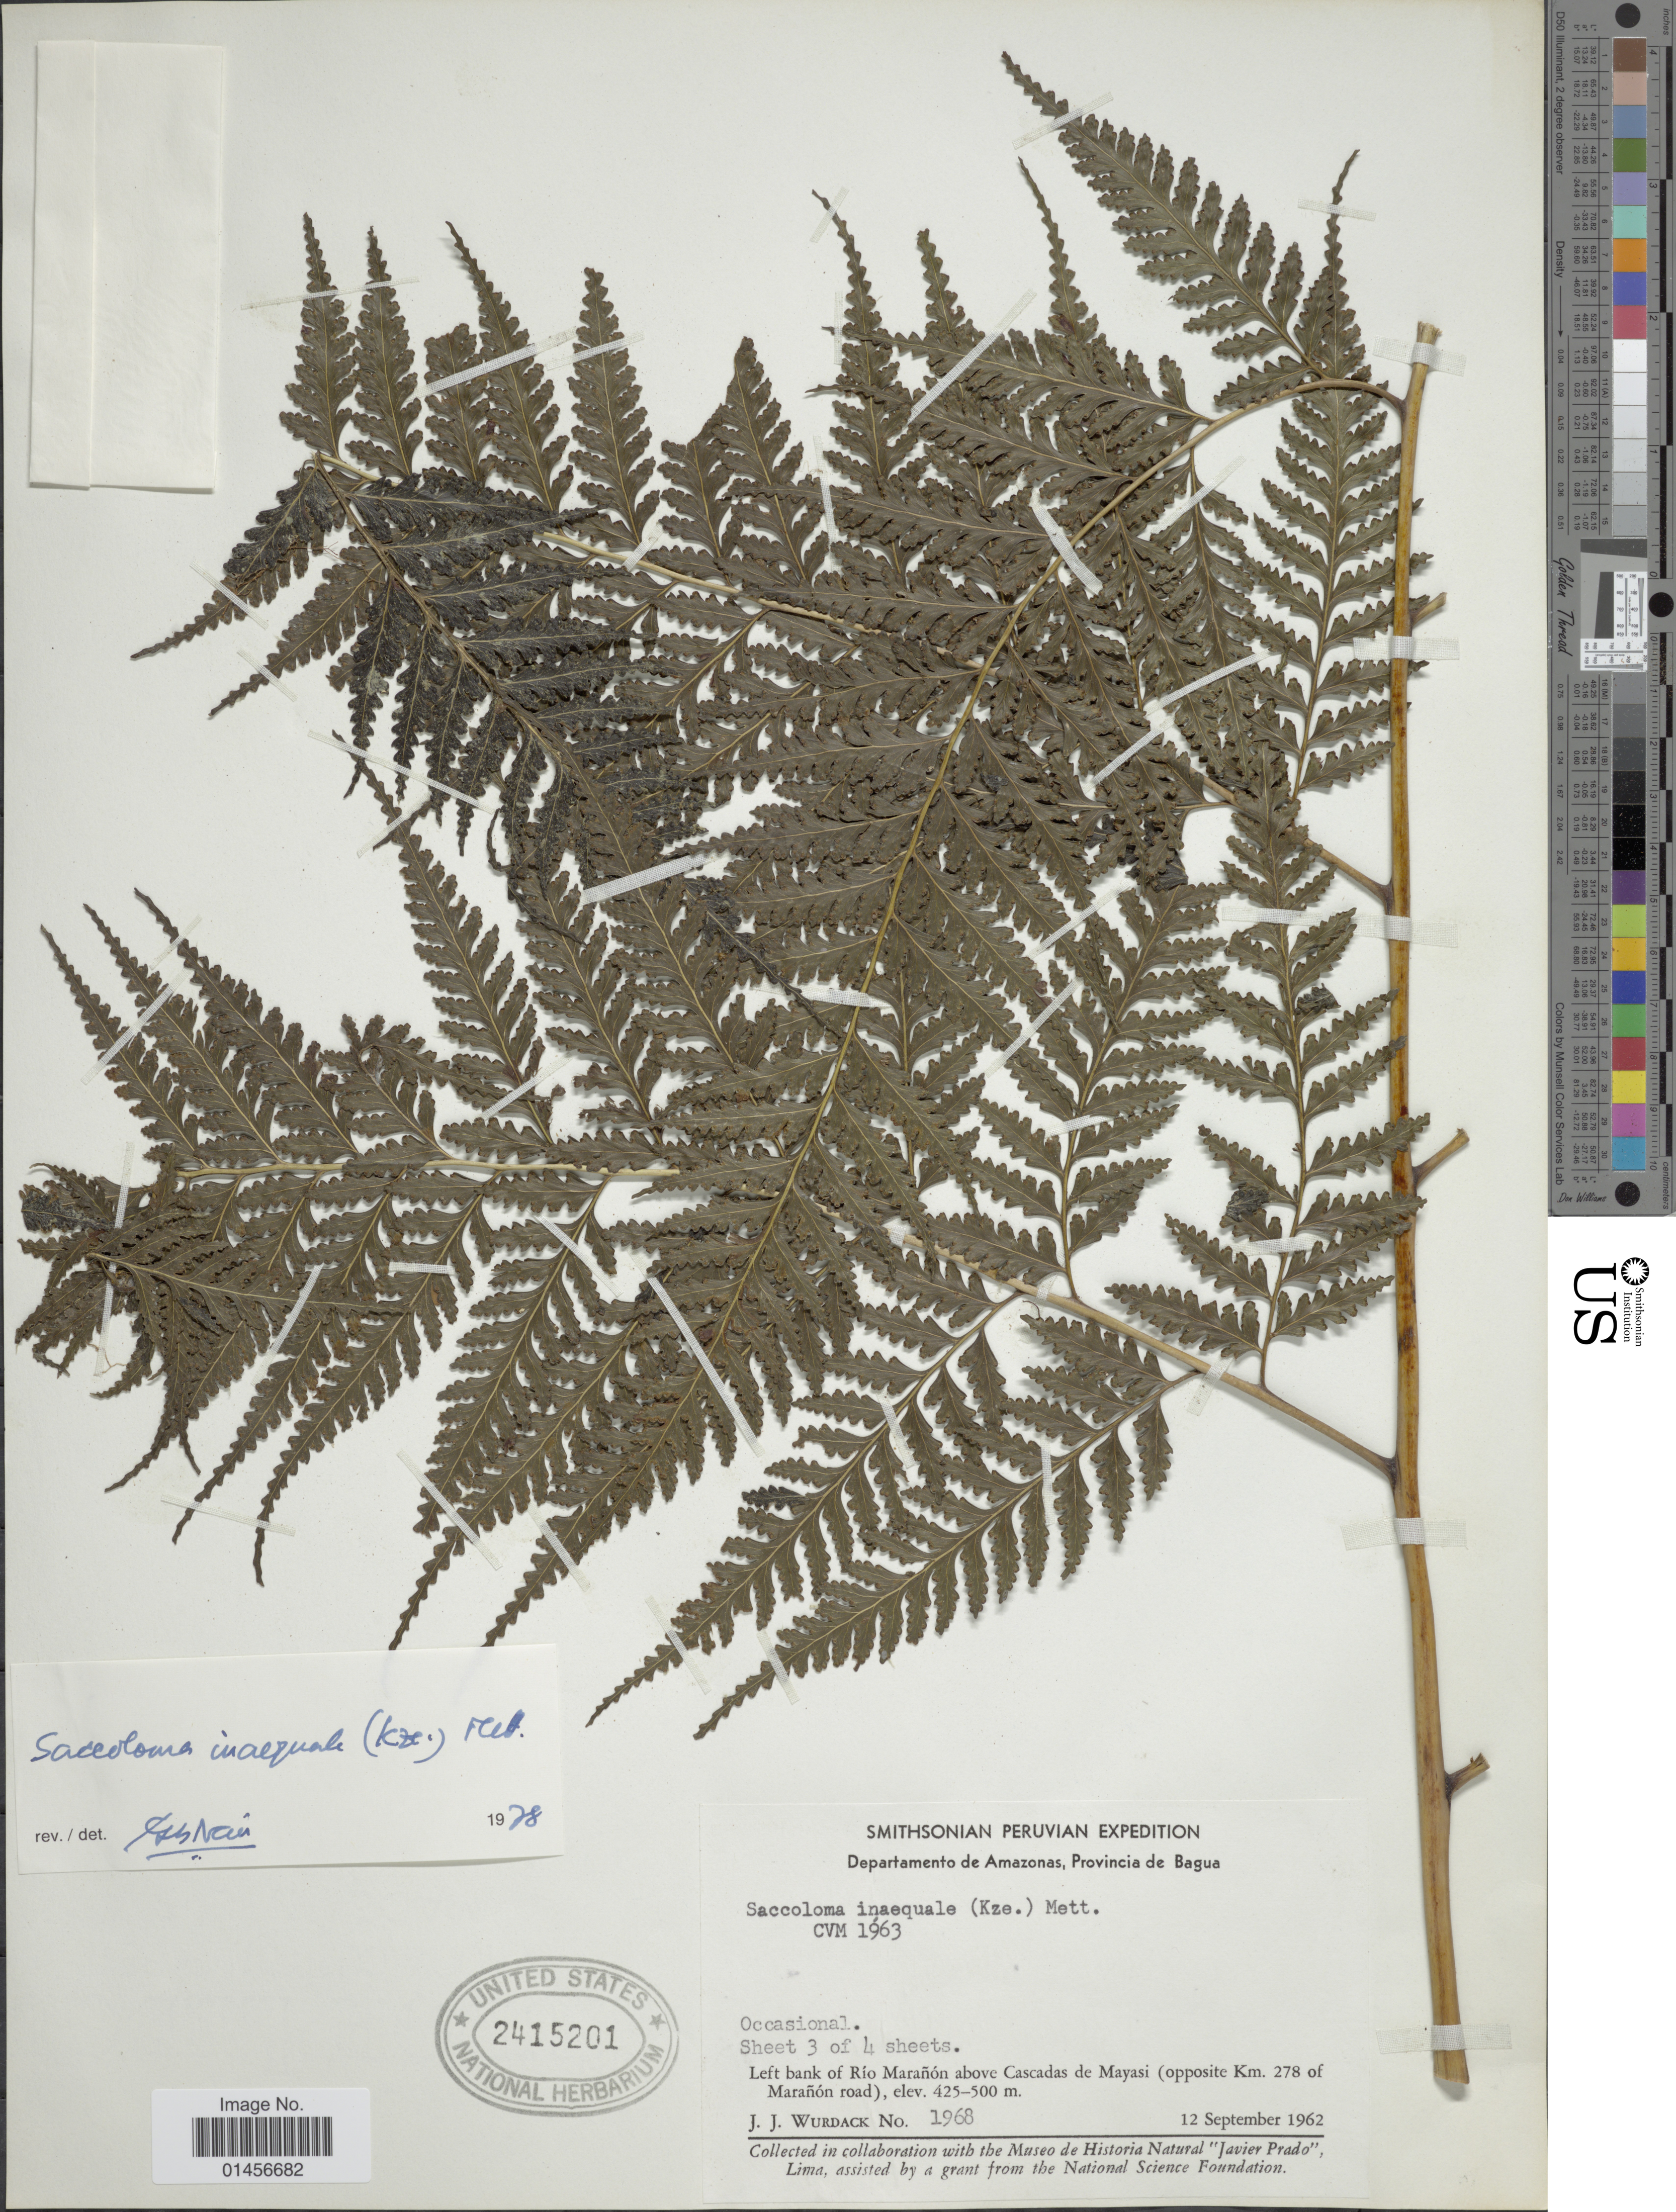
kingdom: Plantae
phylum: Tracheophyta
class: Polypodiopsida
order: Polypodiales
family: Saccolomataceae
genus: Saccoloma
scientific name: Saccoloma inaequale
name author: (Kunze) Mett.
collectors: J. J. Wurdack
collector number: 1968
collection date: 1962-09-12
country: Peru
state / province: Amazonas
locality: Provincia de Bagua, Left bank of Río Marañón above Cascadas de Mayasi (opposite Km, 278 of Marañón road)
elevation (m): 425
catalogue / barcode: US 2415201